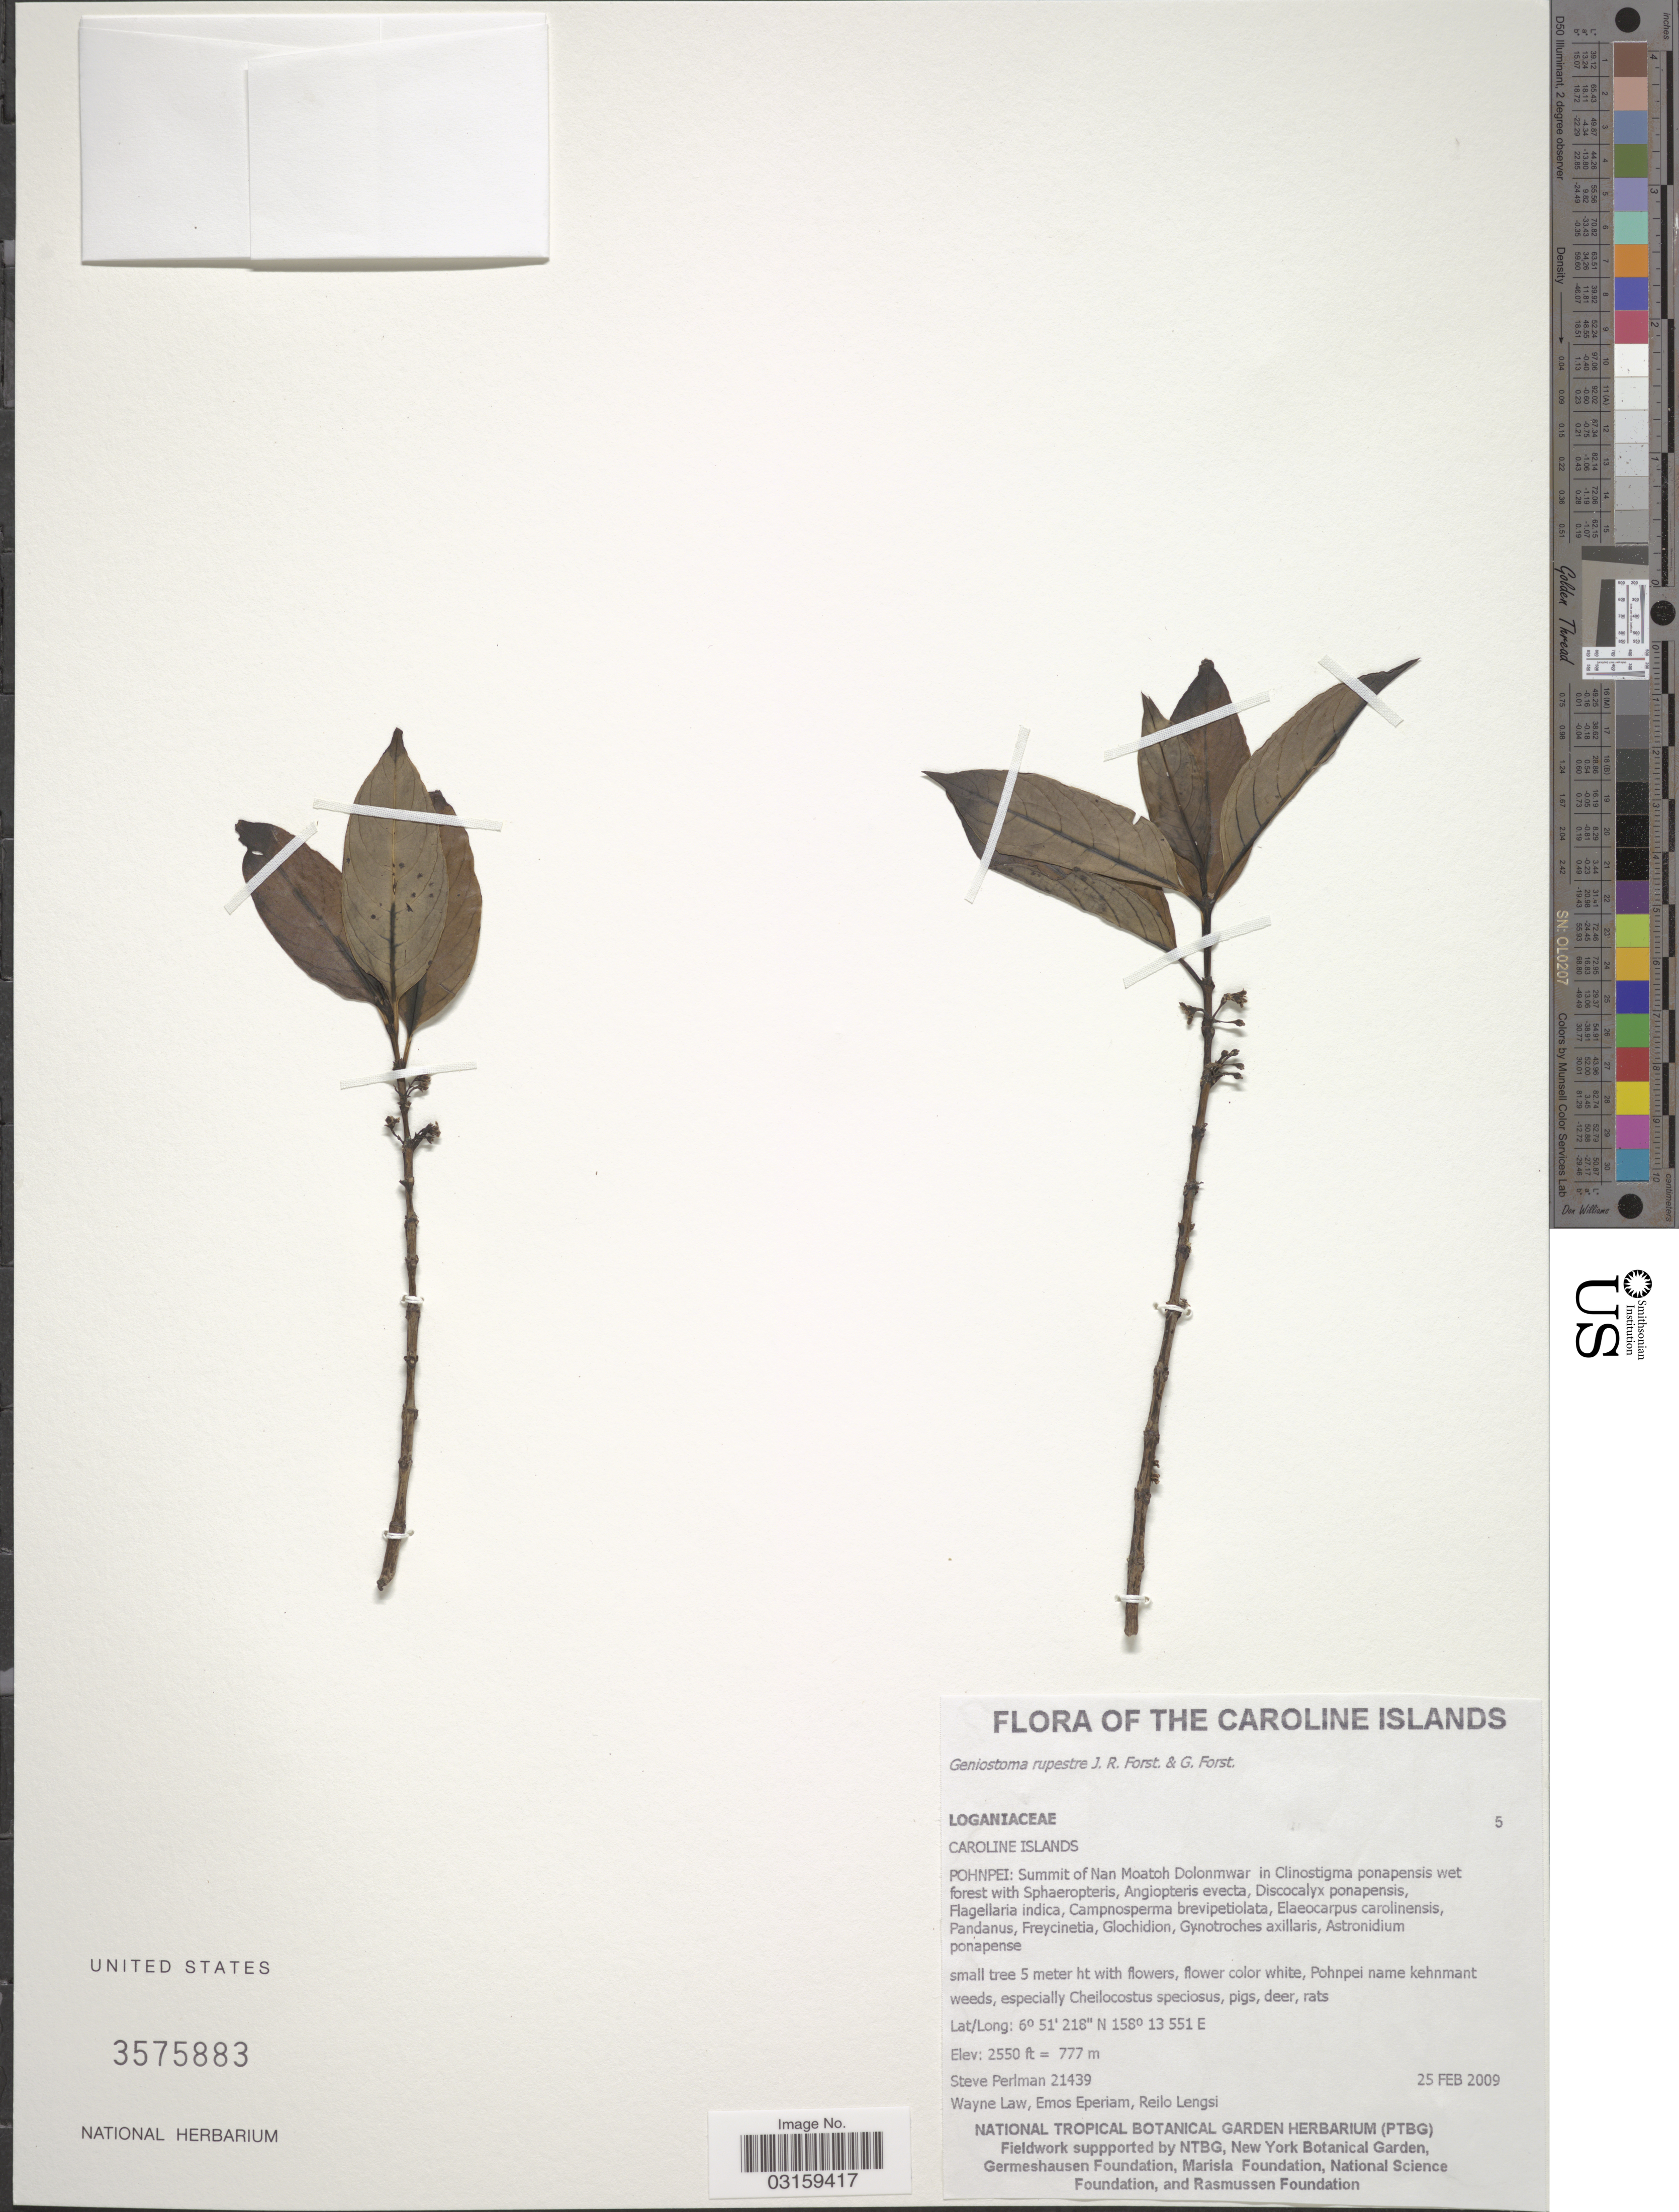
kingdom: Plantae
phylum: Tracheophyta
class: Magnoliopsida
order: Gentianales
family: Loganiaceae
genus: Geniostoma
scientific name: Geniostoma rupestre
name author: J.R. Forst. & G. Forst.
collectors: S. Perlman, W. Law, E. Eperiam & R. Lengsi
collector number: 21439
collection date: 2009-02-25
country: Micronesia, Federated States of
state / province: Pohnpei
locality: The Caroline Islands. Pohnpei: Summit of Nan Moatoh Dolonmwar.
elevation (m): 777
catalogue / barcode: US 3575883